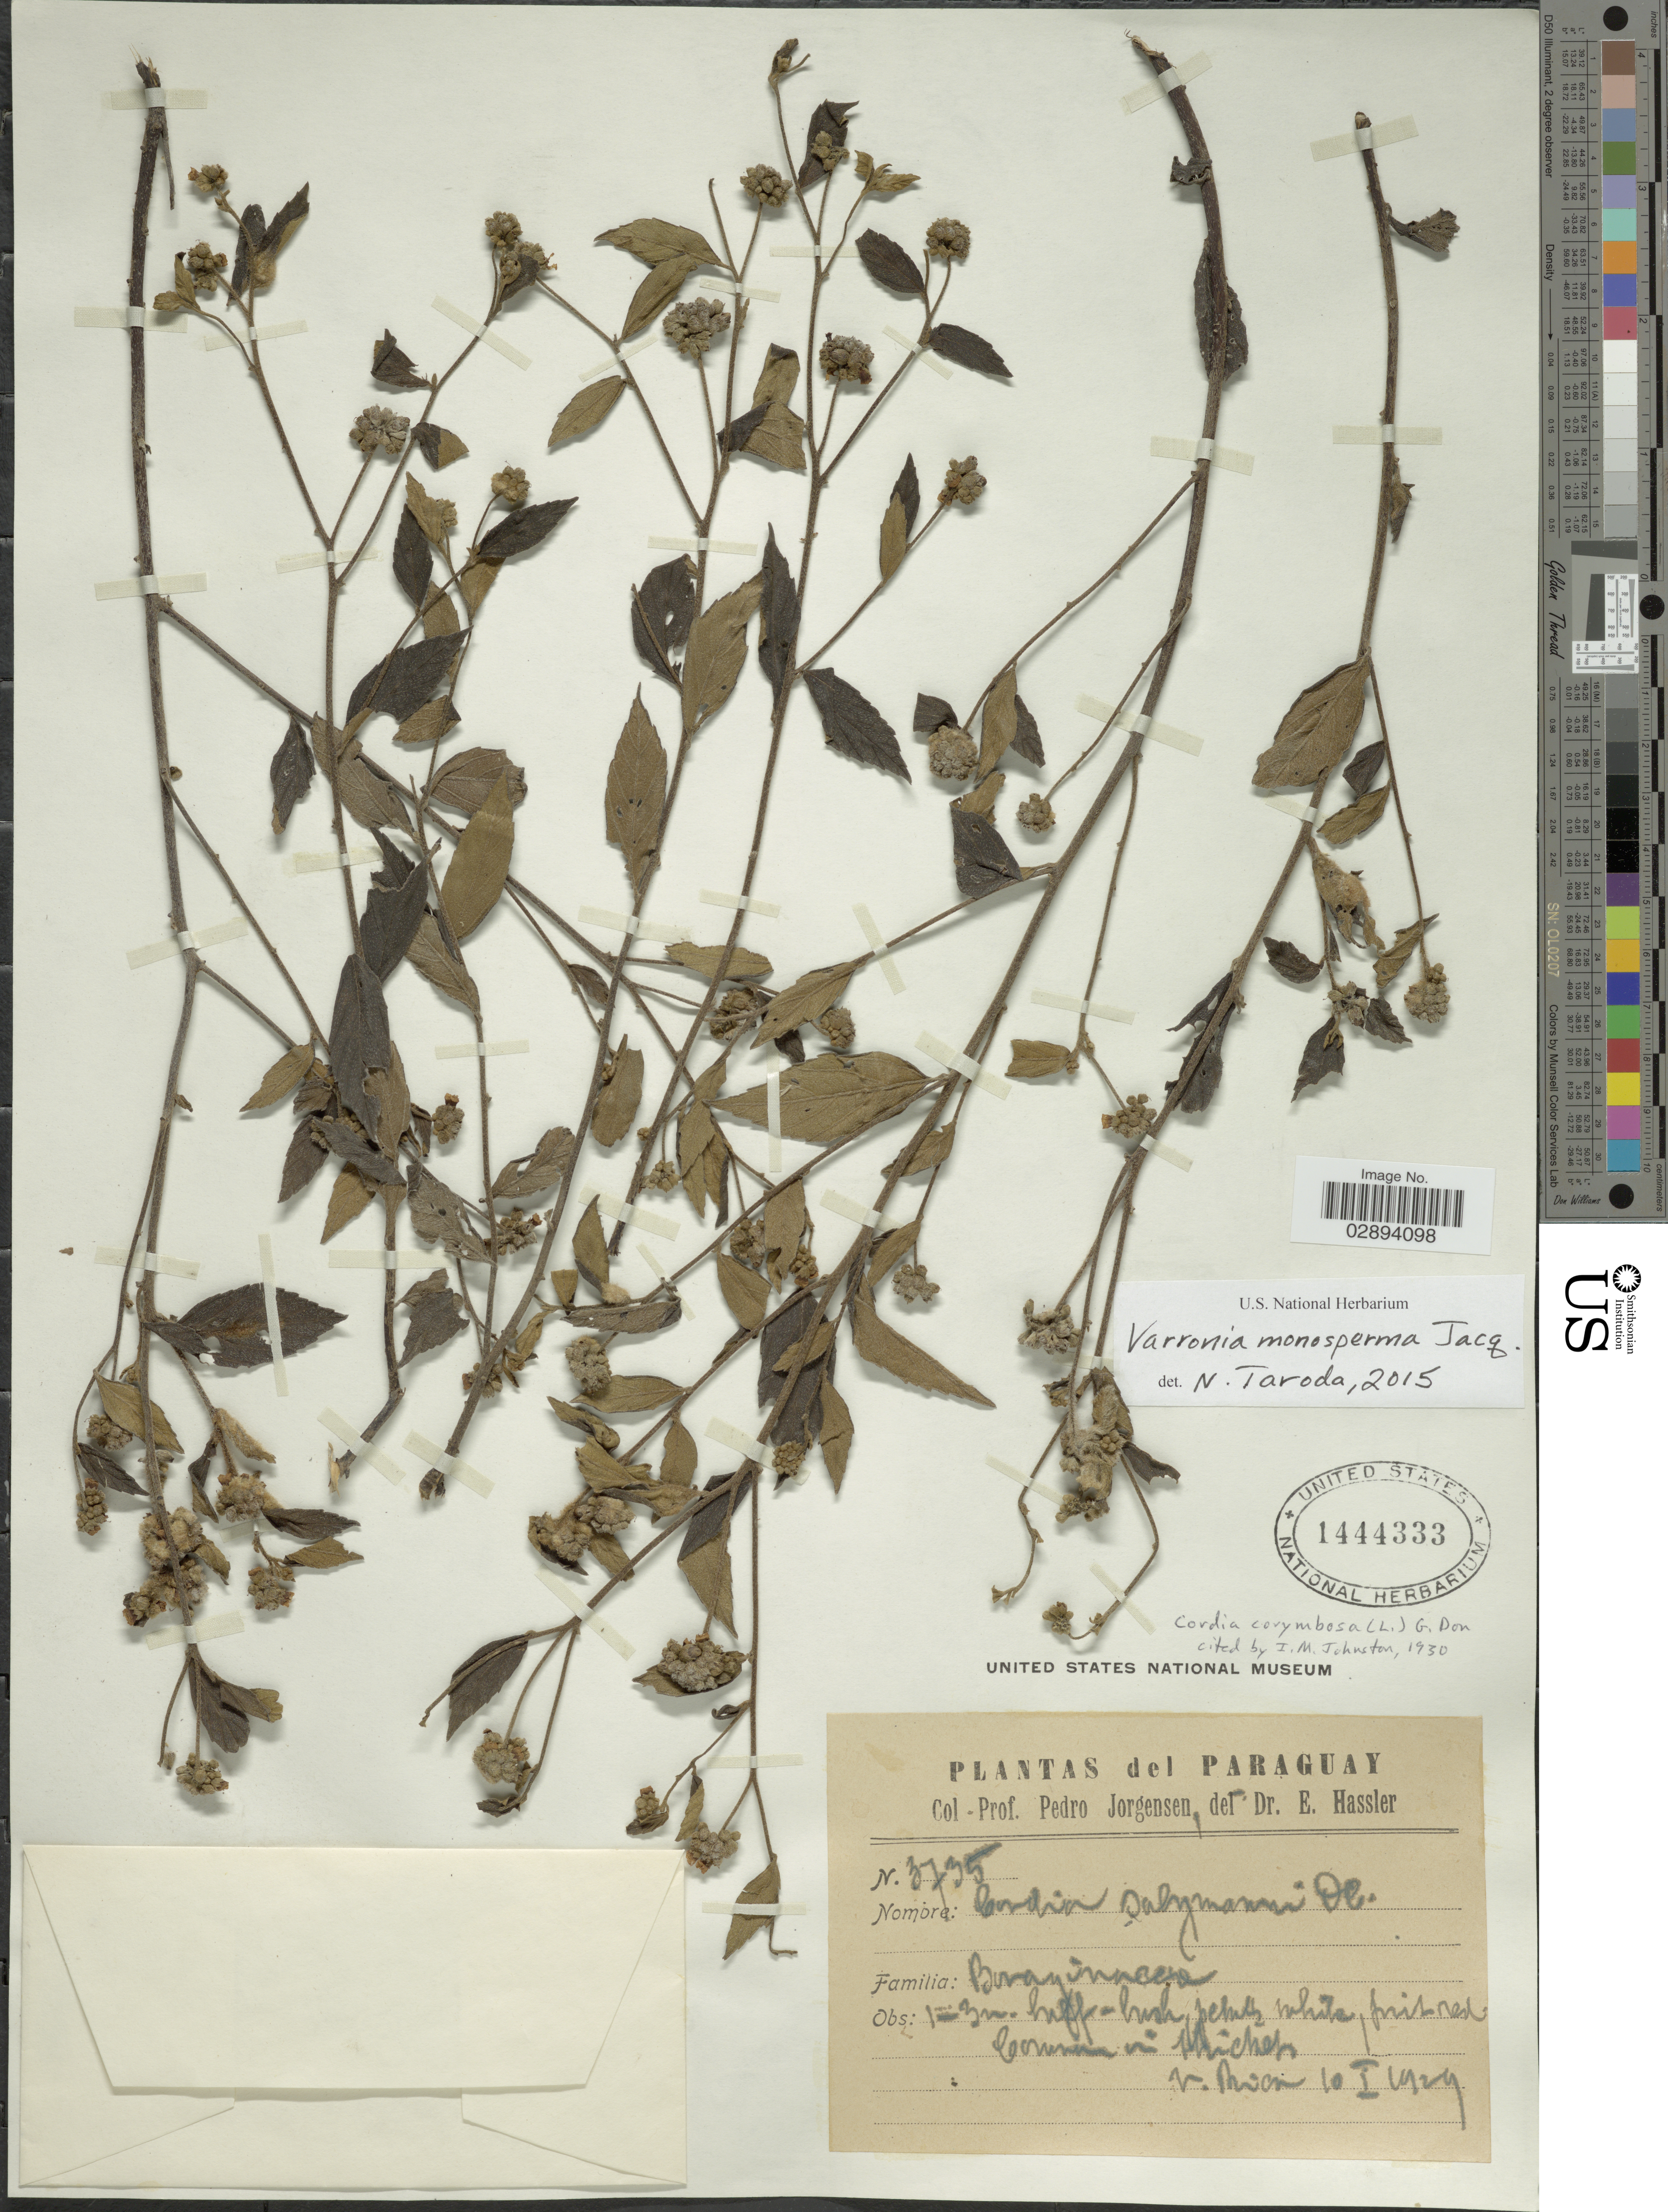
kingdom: Plantae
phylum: Tracheophyta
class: Magnoliopsida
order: Boraginales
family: Cordiaceae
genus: Varronia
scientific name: Varronia monosperma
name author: Jacq.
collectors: P. Jörgensen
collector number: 3735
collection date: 1929-01-10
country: Paraguay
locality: Common in thickets.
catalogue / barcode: US 1444333